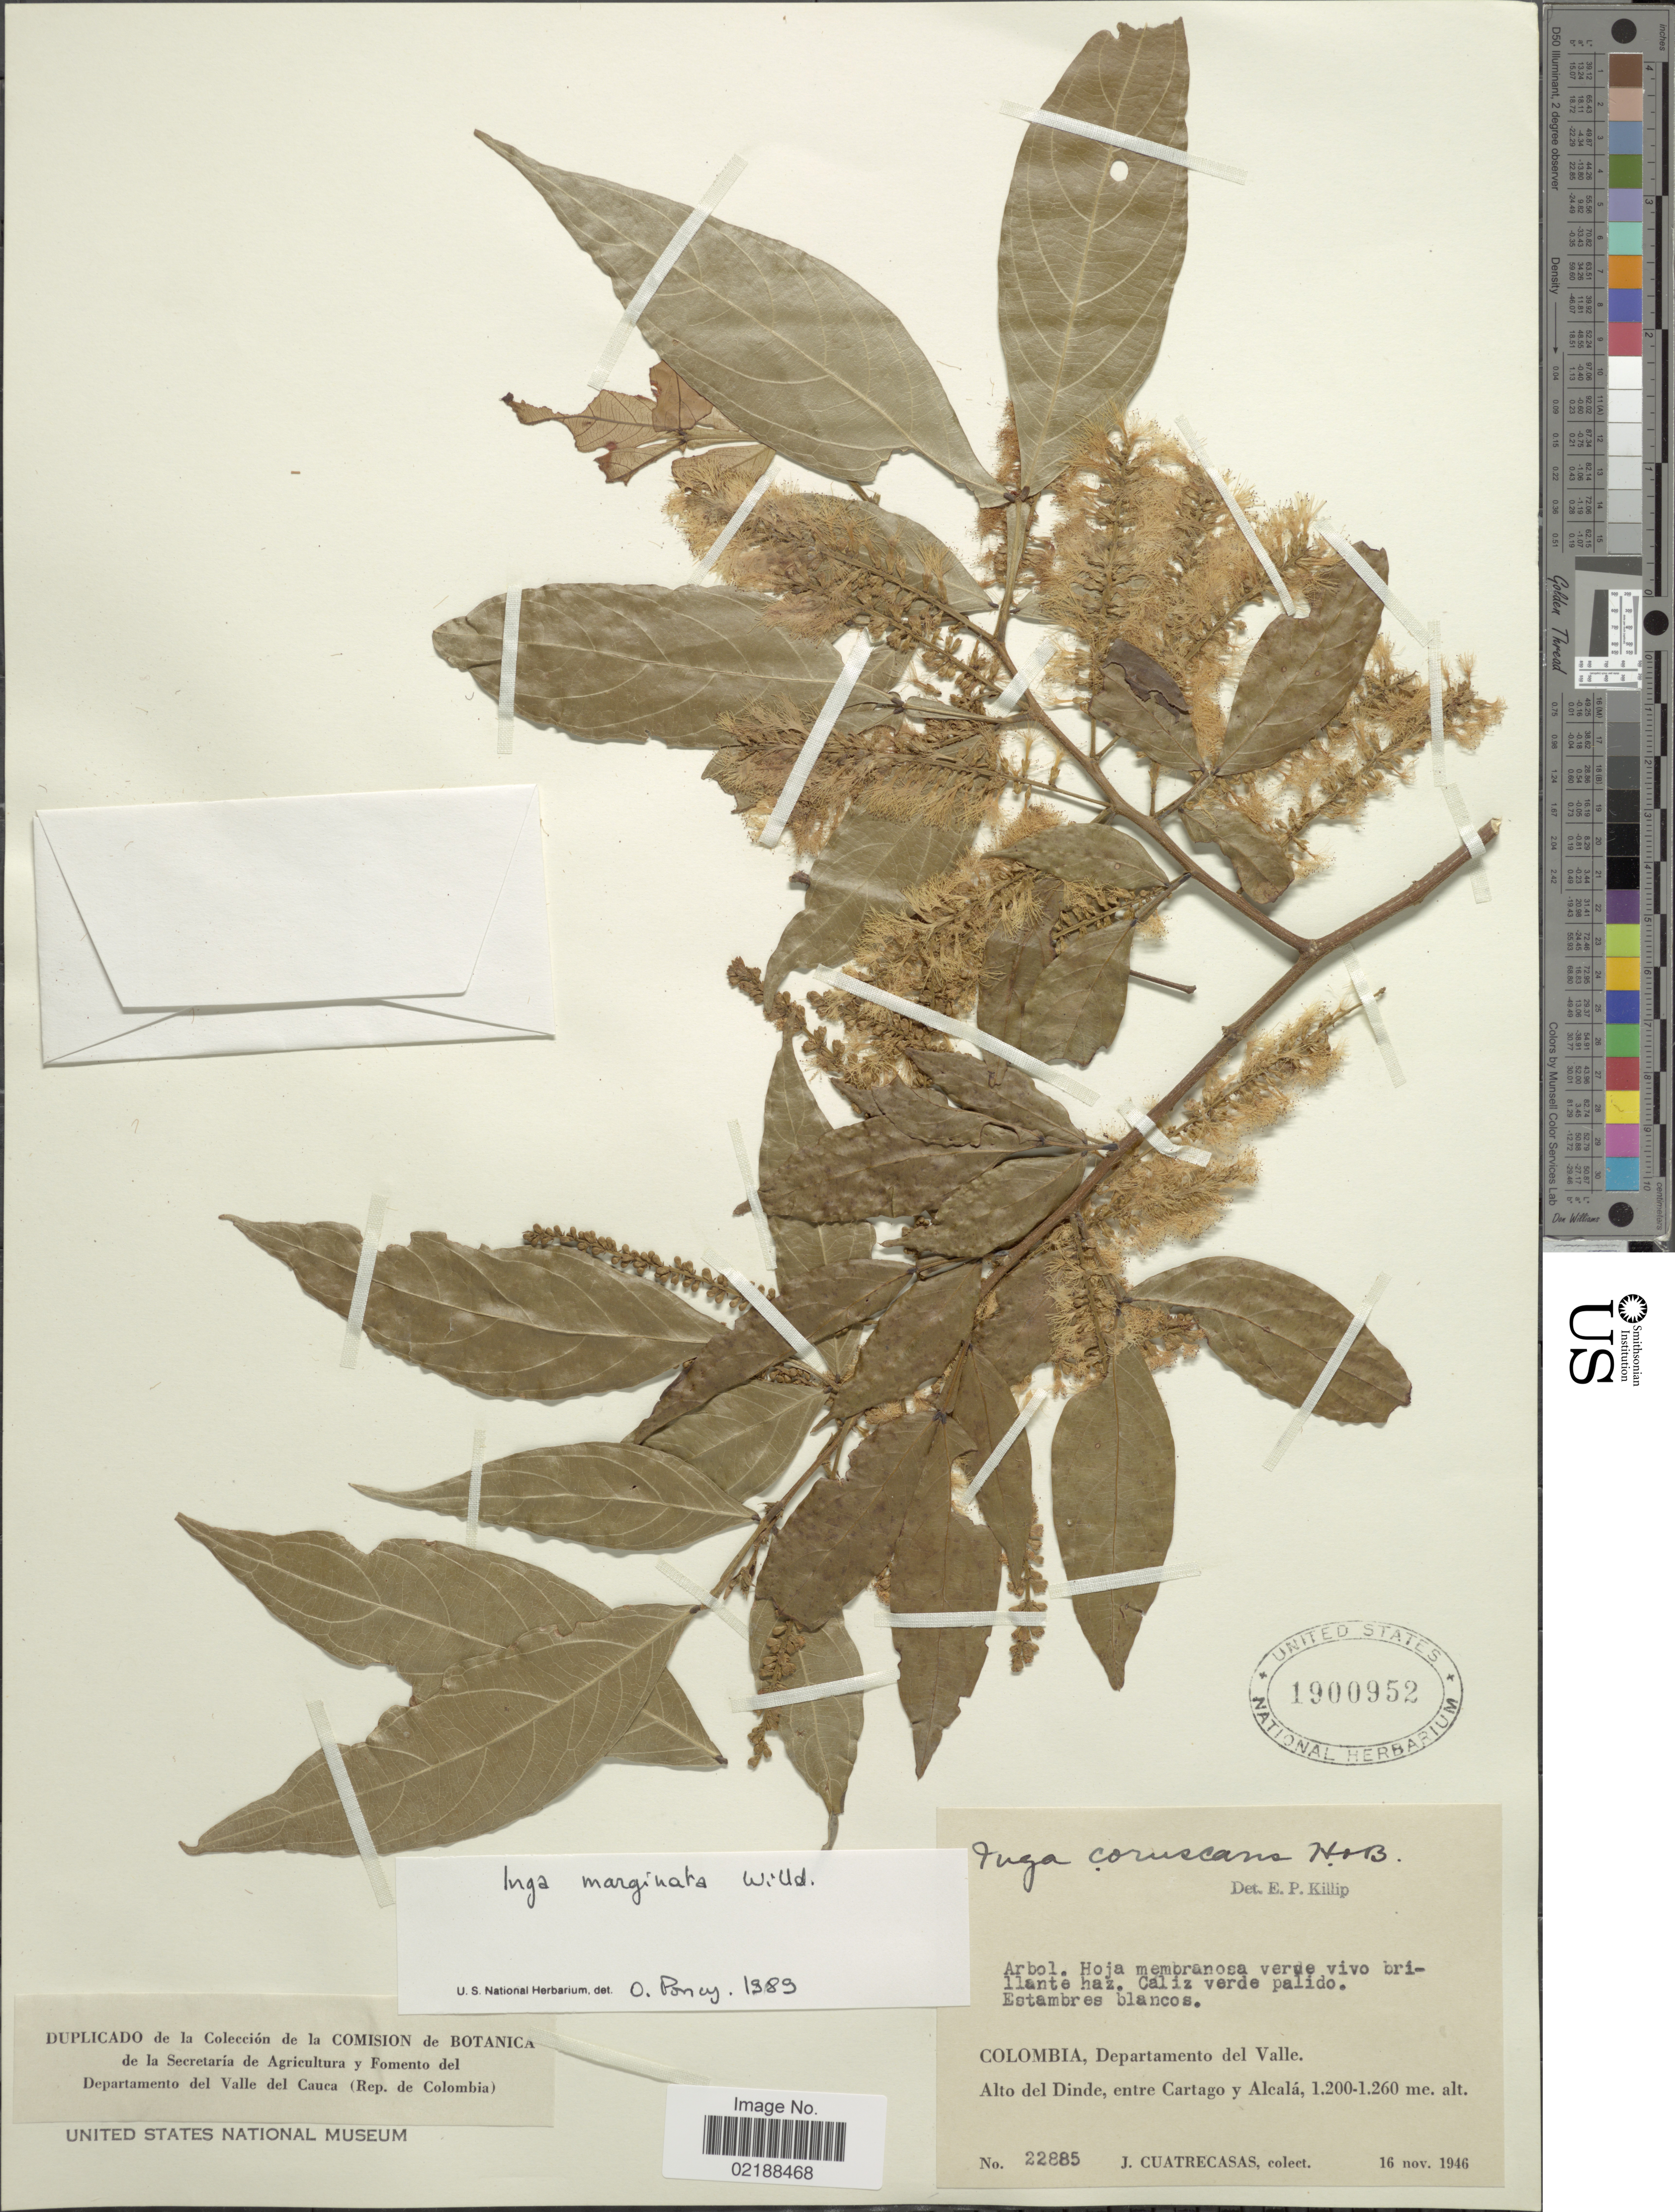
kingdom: Plantae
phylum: Tracheophyta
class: Magnoliopsida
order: Fabales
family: Fabaceae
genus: Inga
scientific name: Inga marginata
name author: Willd.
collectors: J. Cuatrecasas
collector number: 22885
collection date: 1946-11-16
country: Colombia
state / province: Valle del Cauca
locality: Departamento del Valle, Alto del Dinde, entre Cartago u Alcalá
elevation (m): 1200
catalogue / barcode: US 1900952